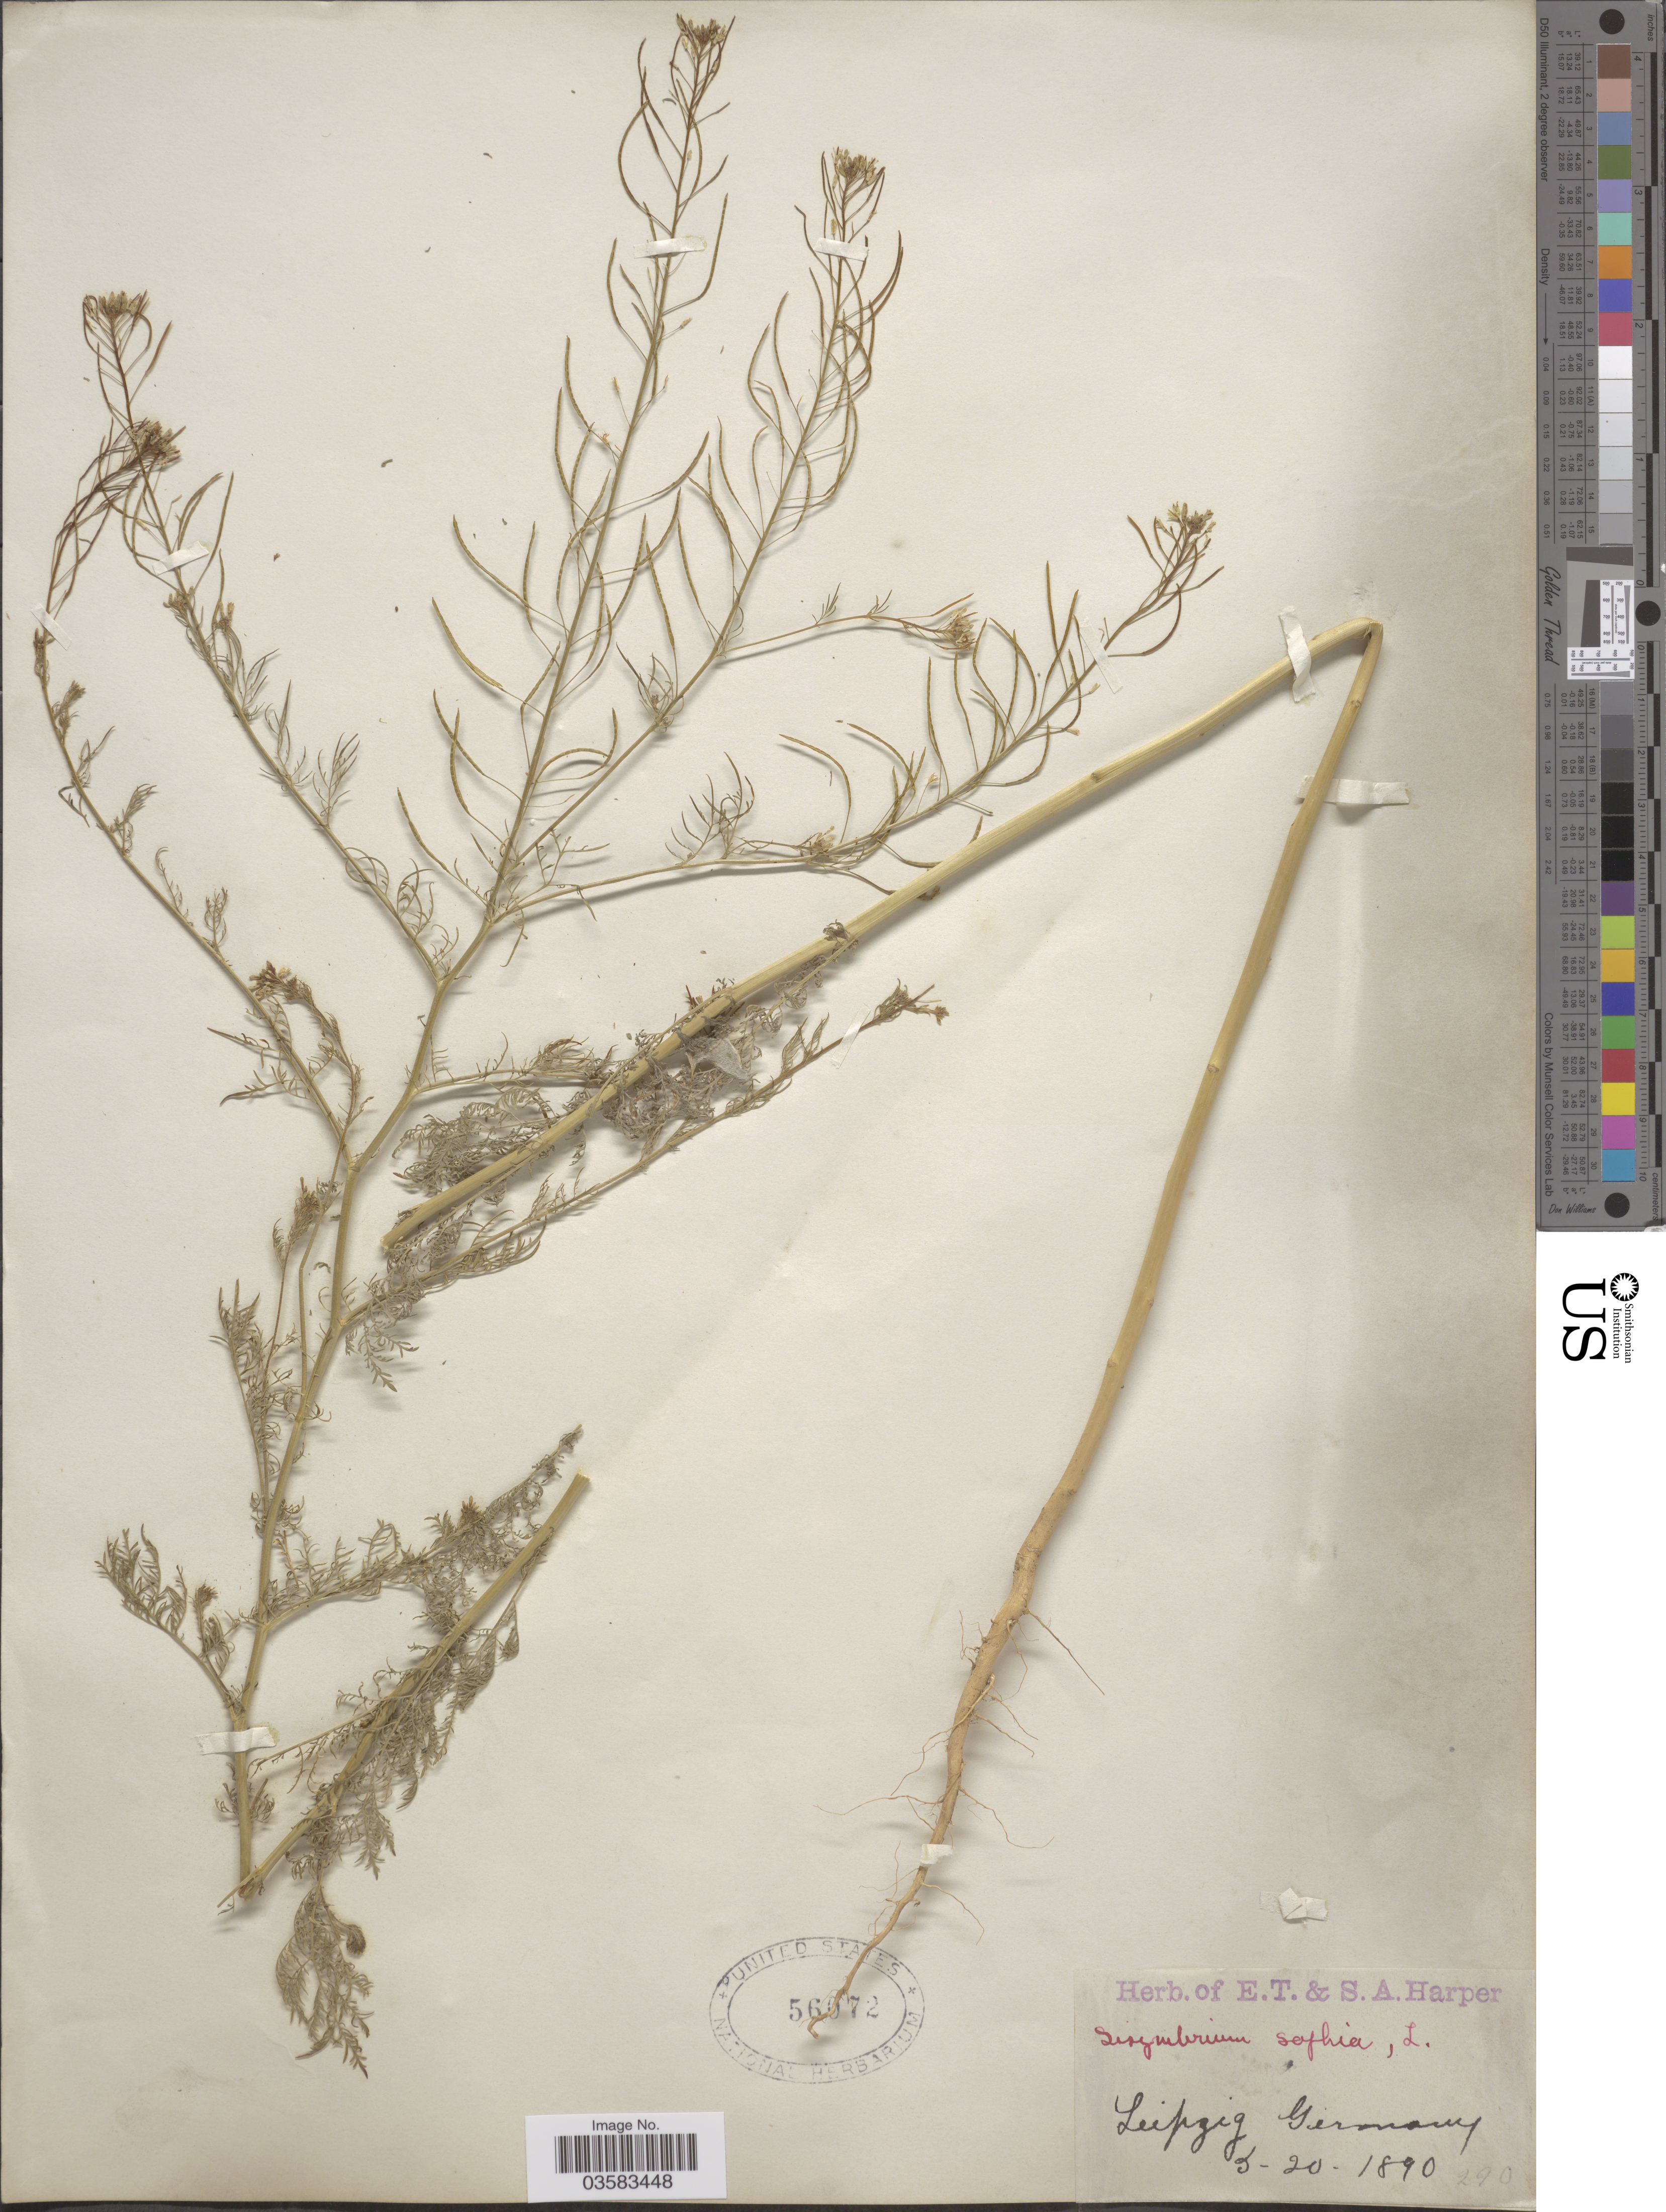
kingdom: Plantae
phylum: Tracheophyta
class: Magnoliopsida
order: Brassicales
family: Brassicaceae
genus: Sisymbrium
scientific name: Sisymbrium sophia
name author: L.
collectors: ex herb. E. T. & S. A. Harper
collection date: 1890-05-20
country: Germany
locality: Leipzig.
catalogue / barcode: US 56072